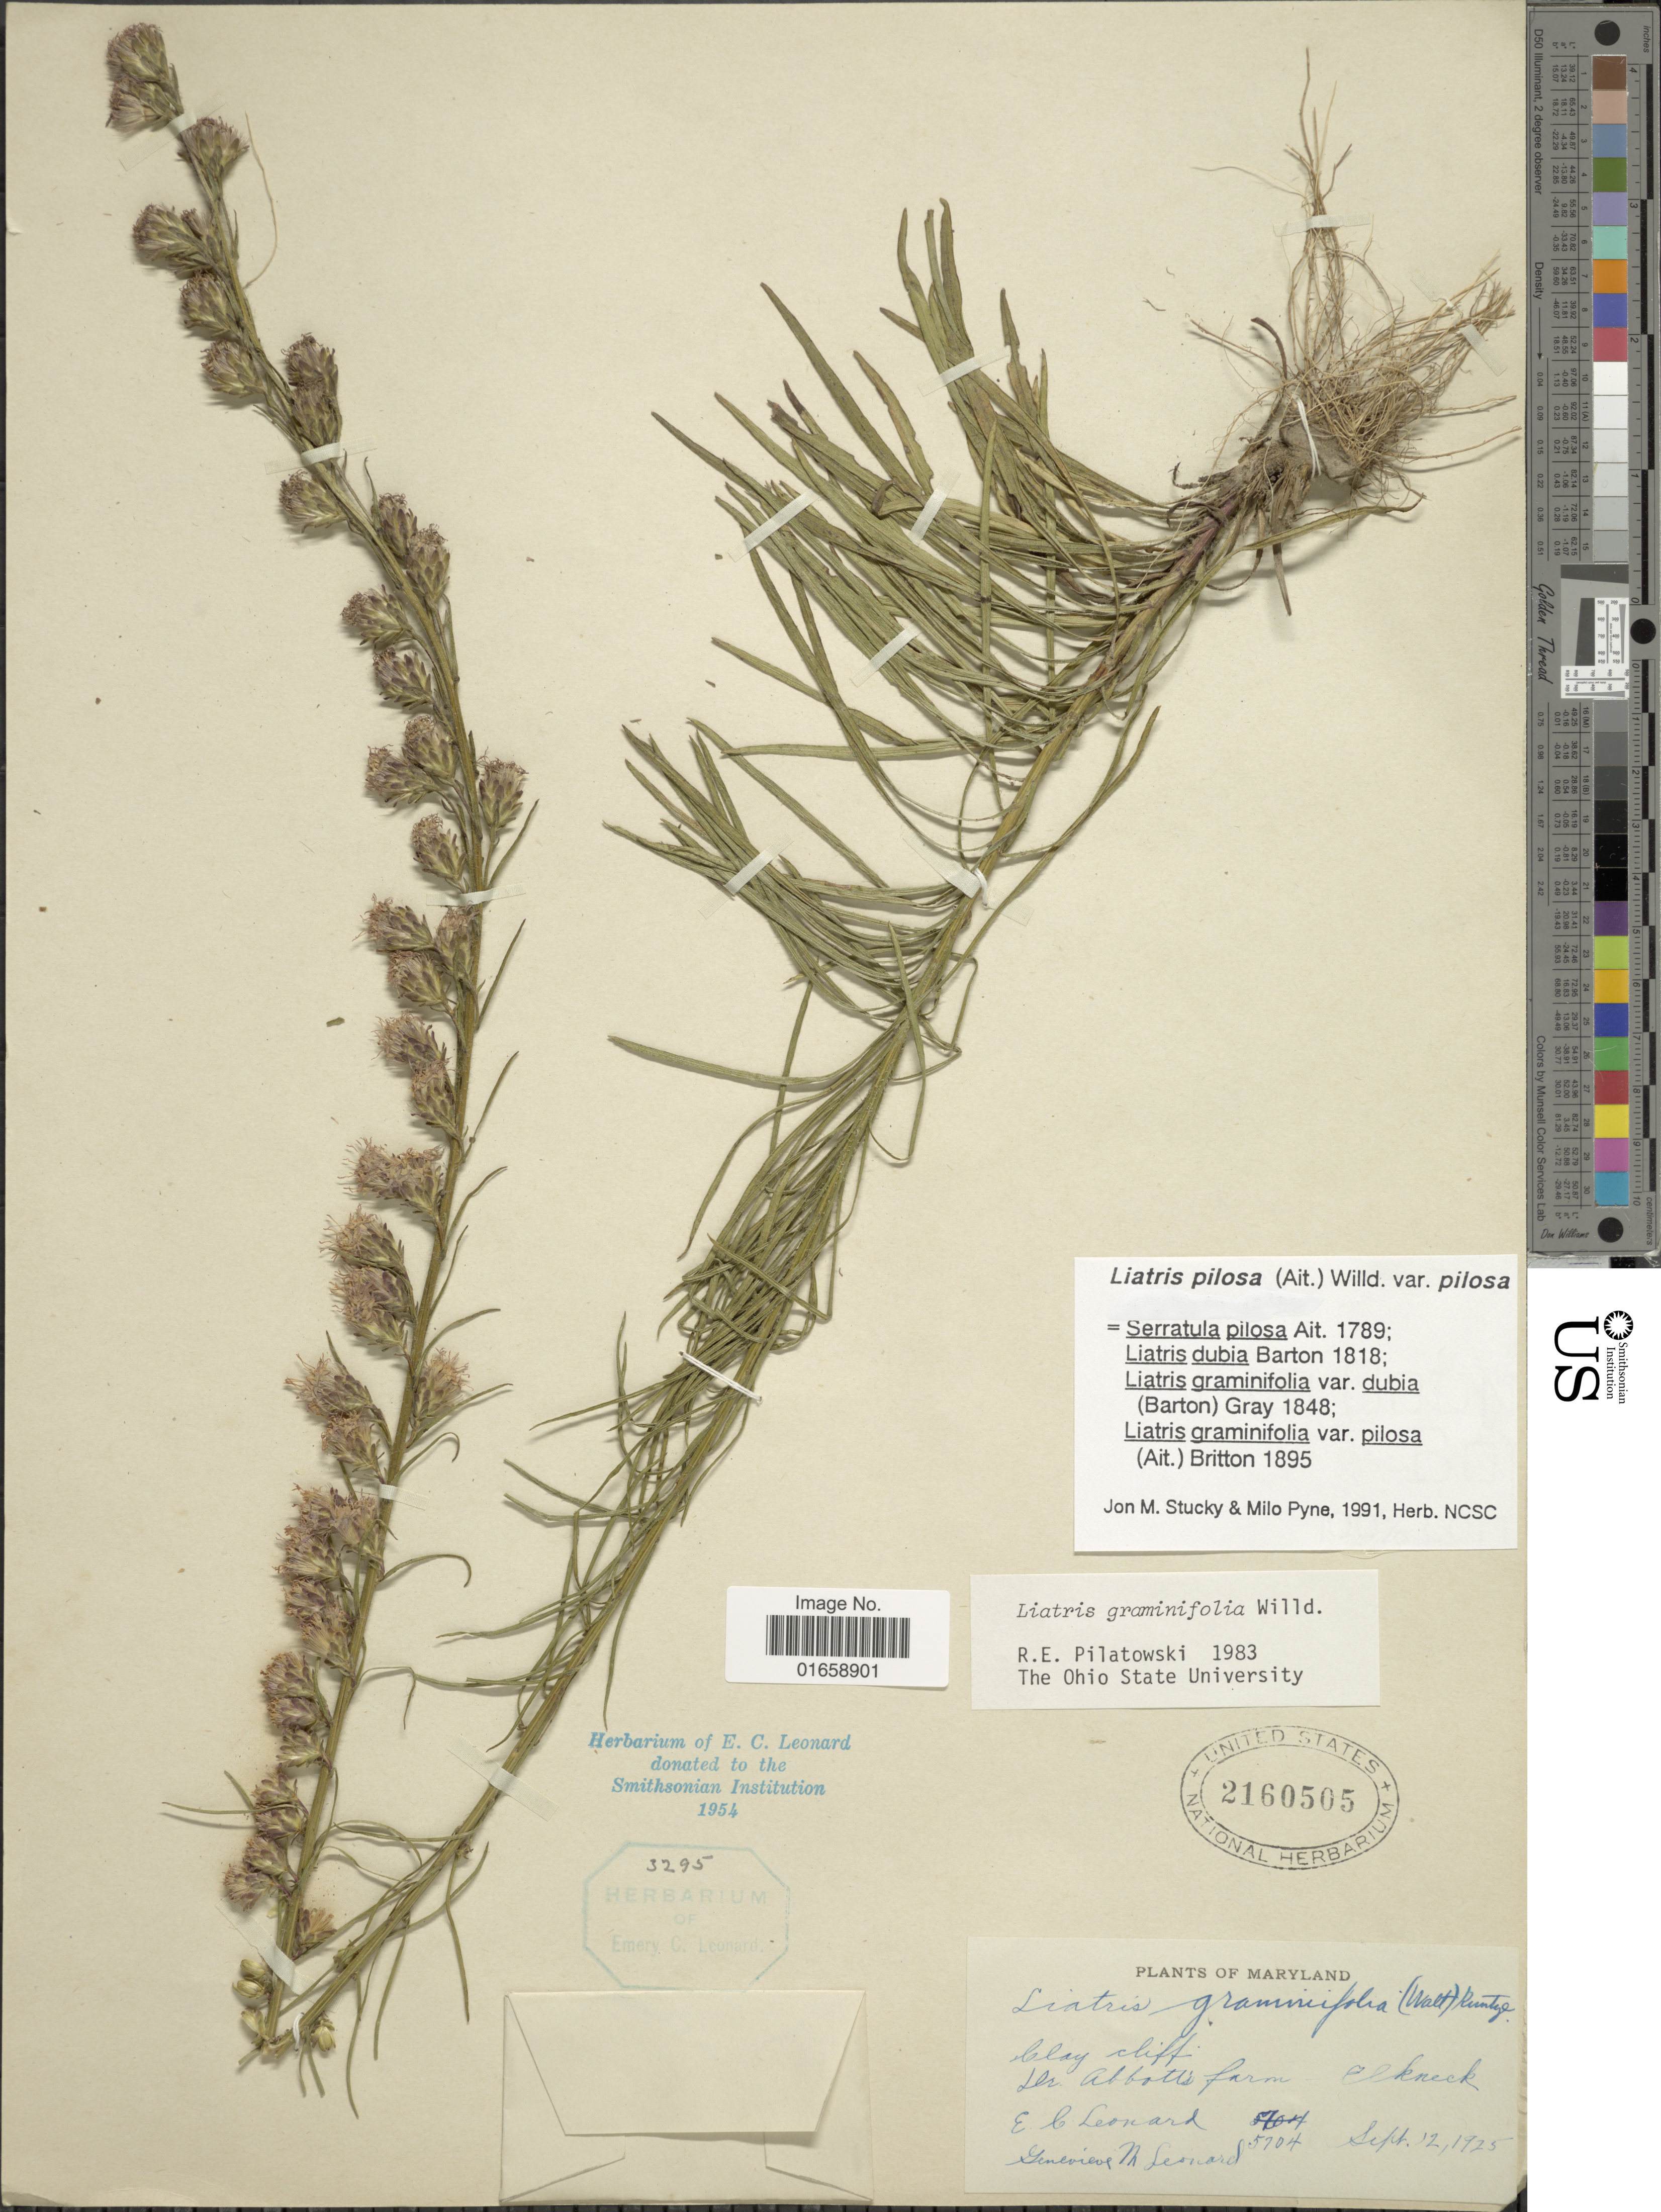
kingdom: Plantae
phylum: Tracheophyta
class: Magnoliopsida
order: Asterales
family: Asteraceae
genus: Liatris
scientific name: Liatris pilosa var. pilosa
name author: (Aiton) Willd.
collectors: E. C. Leonard & A. Leonard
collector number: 5704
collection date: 1925-09-12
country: United States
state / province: Maryland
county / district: Cecil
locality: Clay cliff, Dr. Abbot's farm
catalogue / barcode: US 2160505